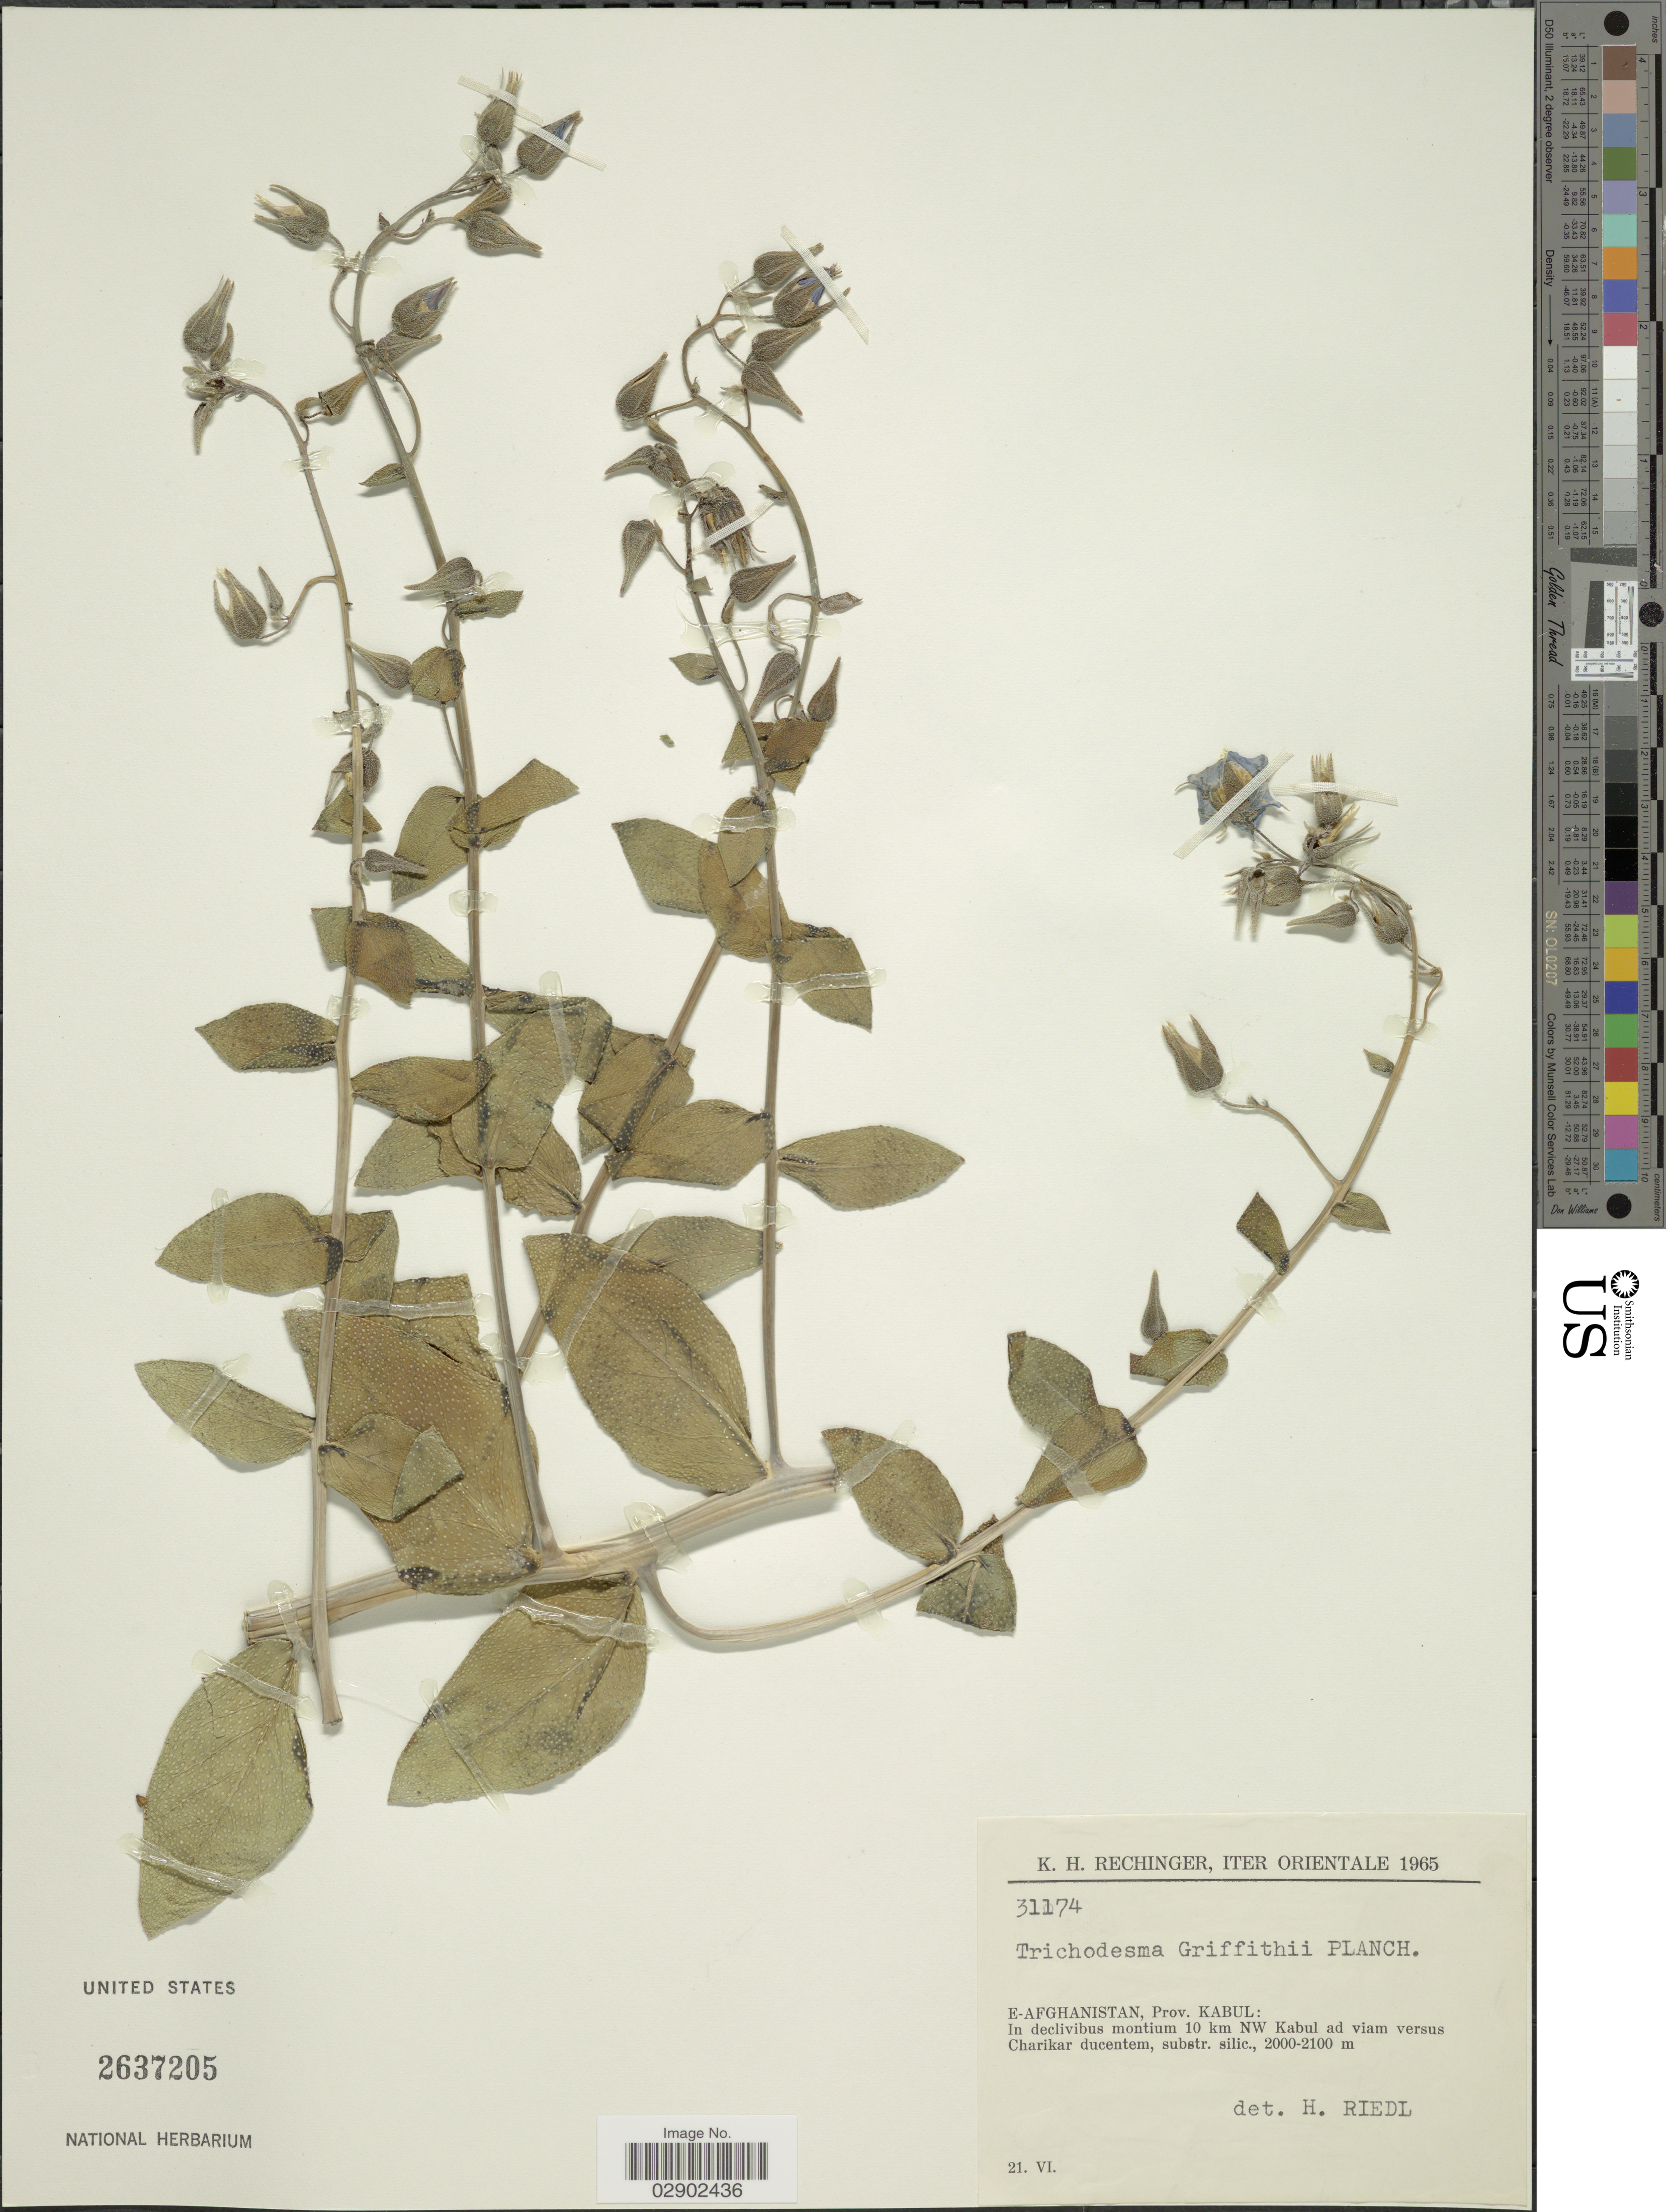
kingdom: Plantae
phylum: Tracheophyta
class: Magnoliopsida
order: Boraginales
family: Boraginaceae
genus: Trichodesma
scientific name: Trichodesma griffithii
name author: Planch. ex Riedl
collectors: K. H. Rechinger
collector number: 31174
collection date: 1965-06-21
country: Afghanistan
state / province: Kabul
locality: Iter Orientale. E-Afghanistan. In declivibus montium 10 km NW Kabul ad viam versus Charikar ducentem.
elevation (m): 2000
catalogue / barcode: US 2637205